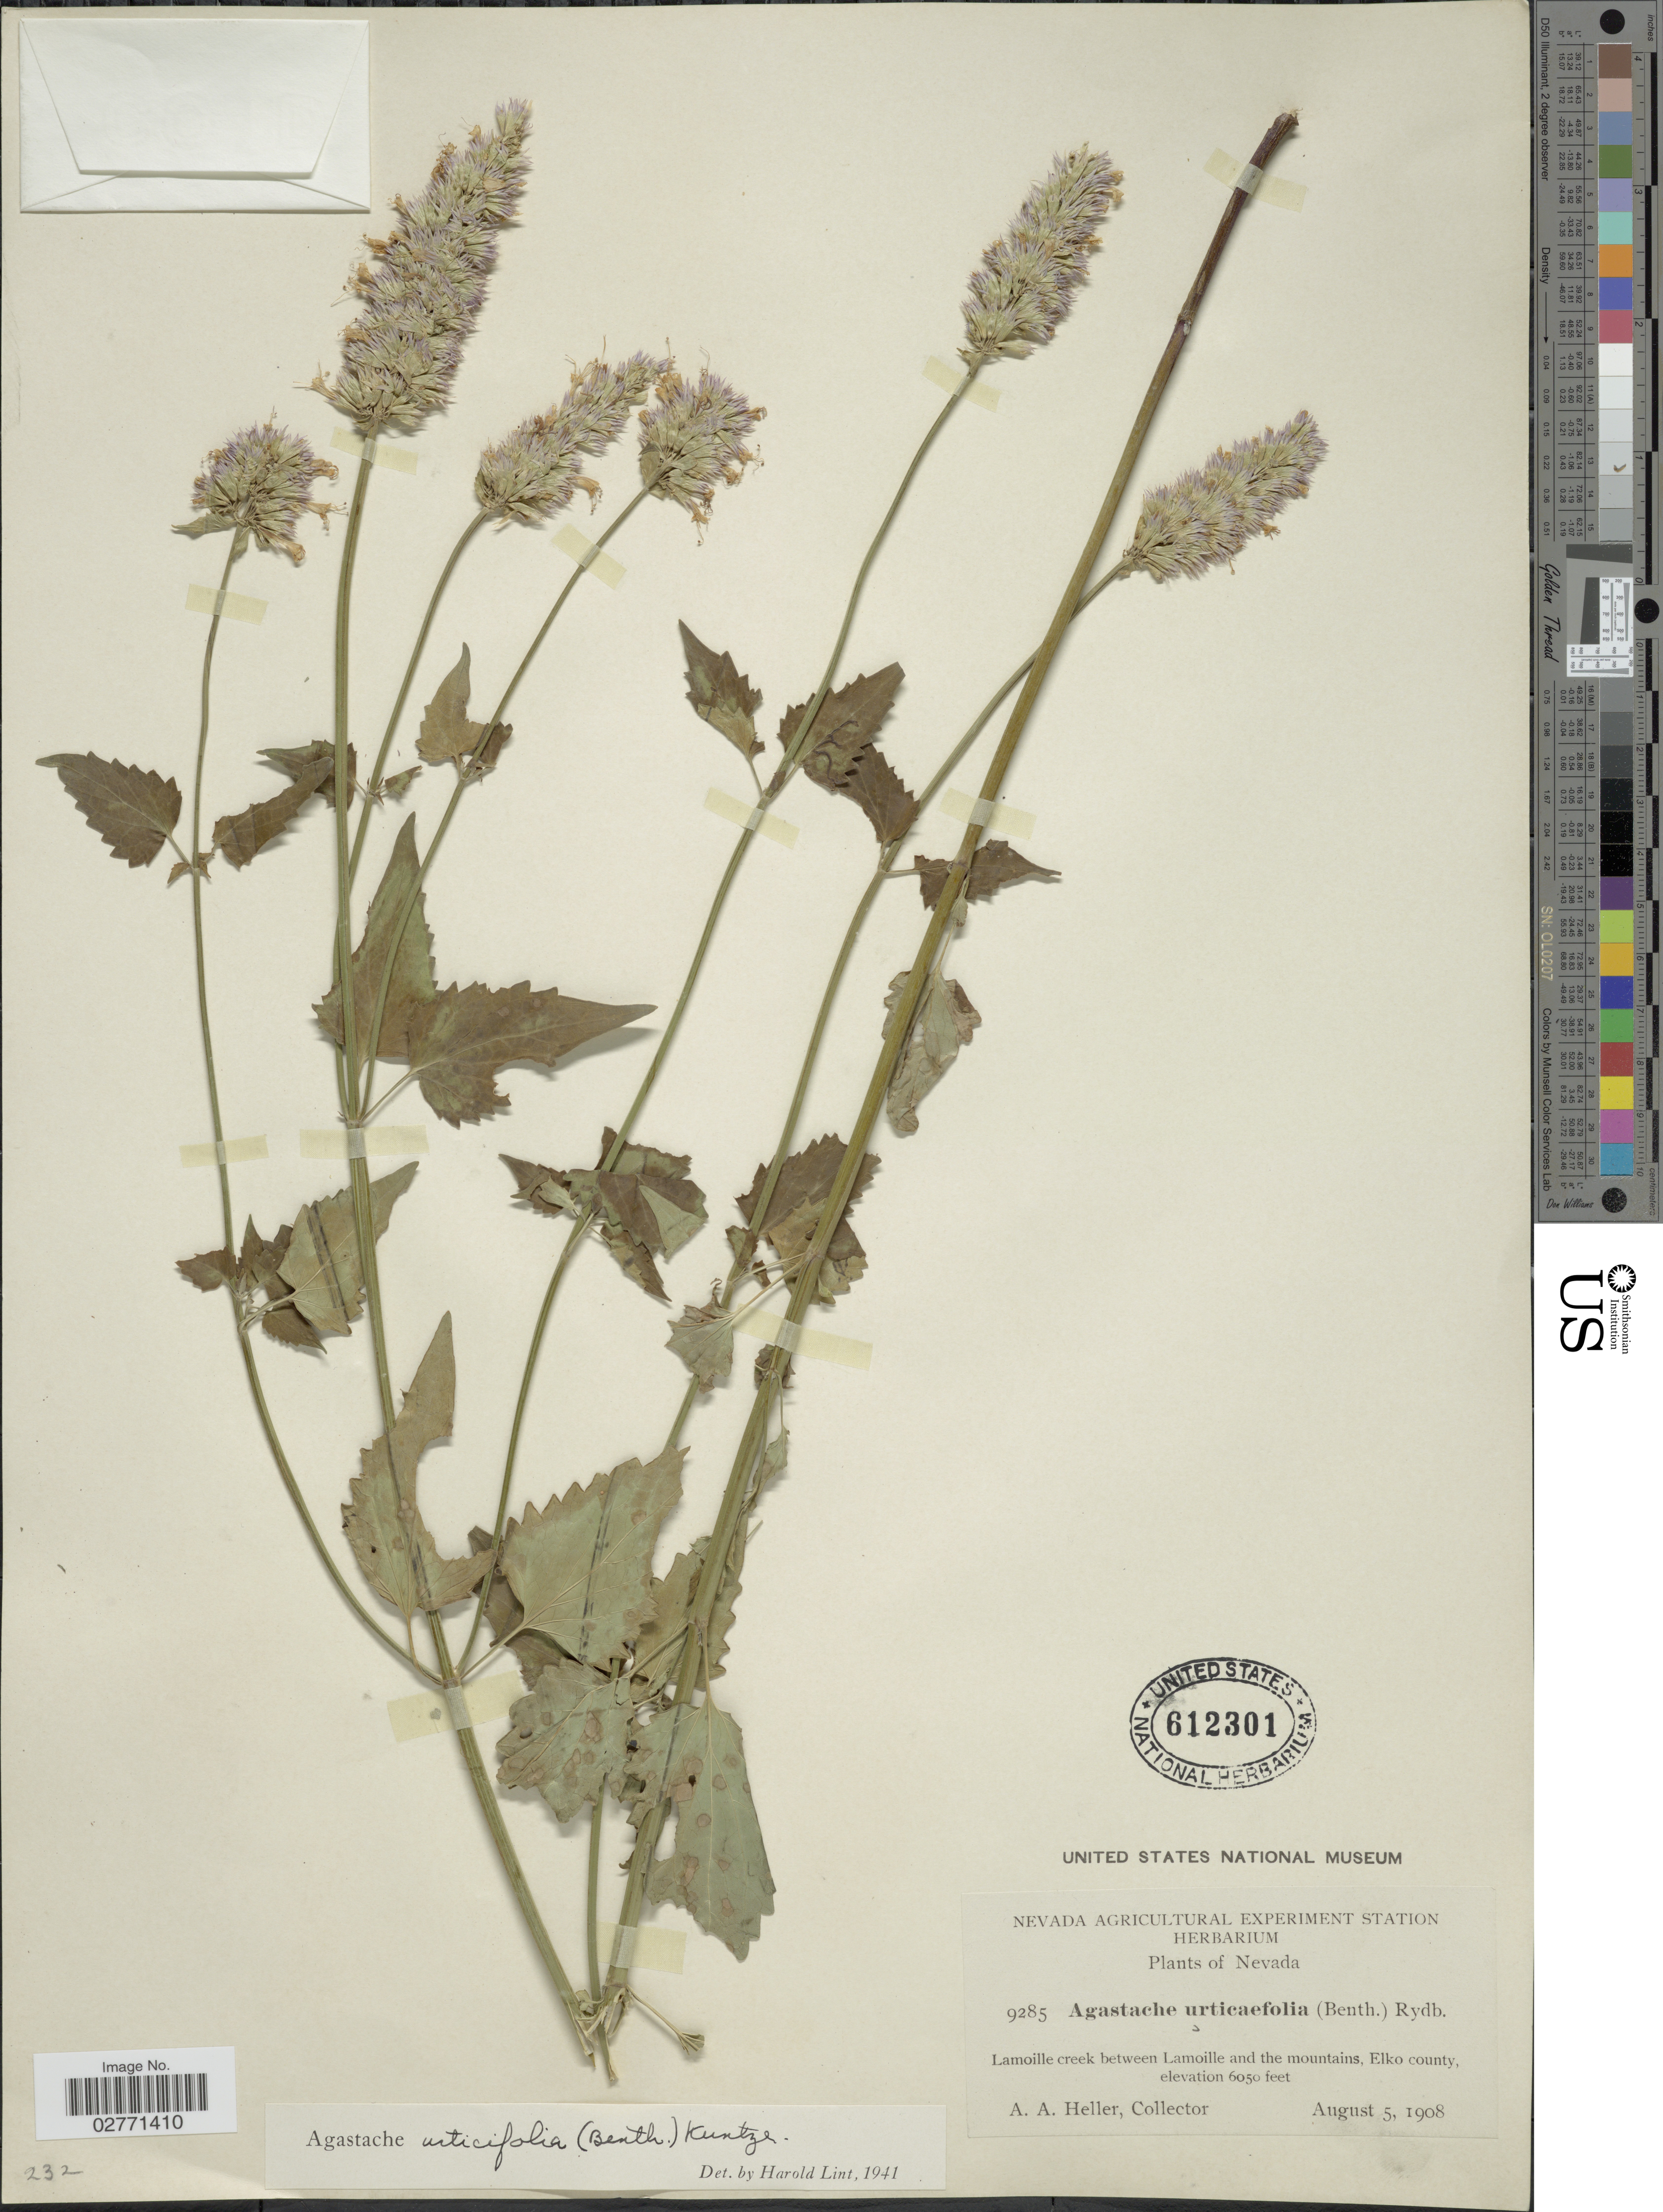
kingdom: Plantae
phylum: Tracheophyta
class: Magnoliopsida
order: Lamiales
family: Lamiaceae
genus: Agastache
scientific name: Agastache urticifolia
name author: (Benth.) Kuntze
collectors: A. A. Heller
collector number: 9285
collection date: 1908-08-05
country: United States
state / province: Nevada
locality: Lamoille creek between Lamoille and the mountains, Elko county.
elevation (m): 1844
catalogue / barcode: US 612301